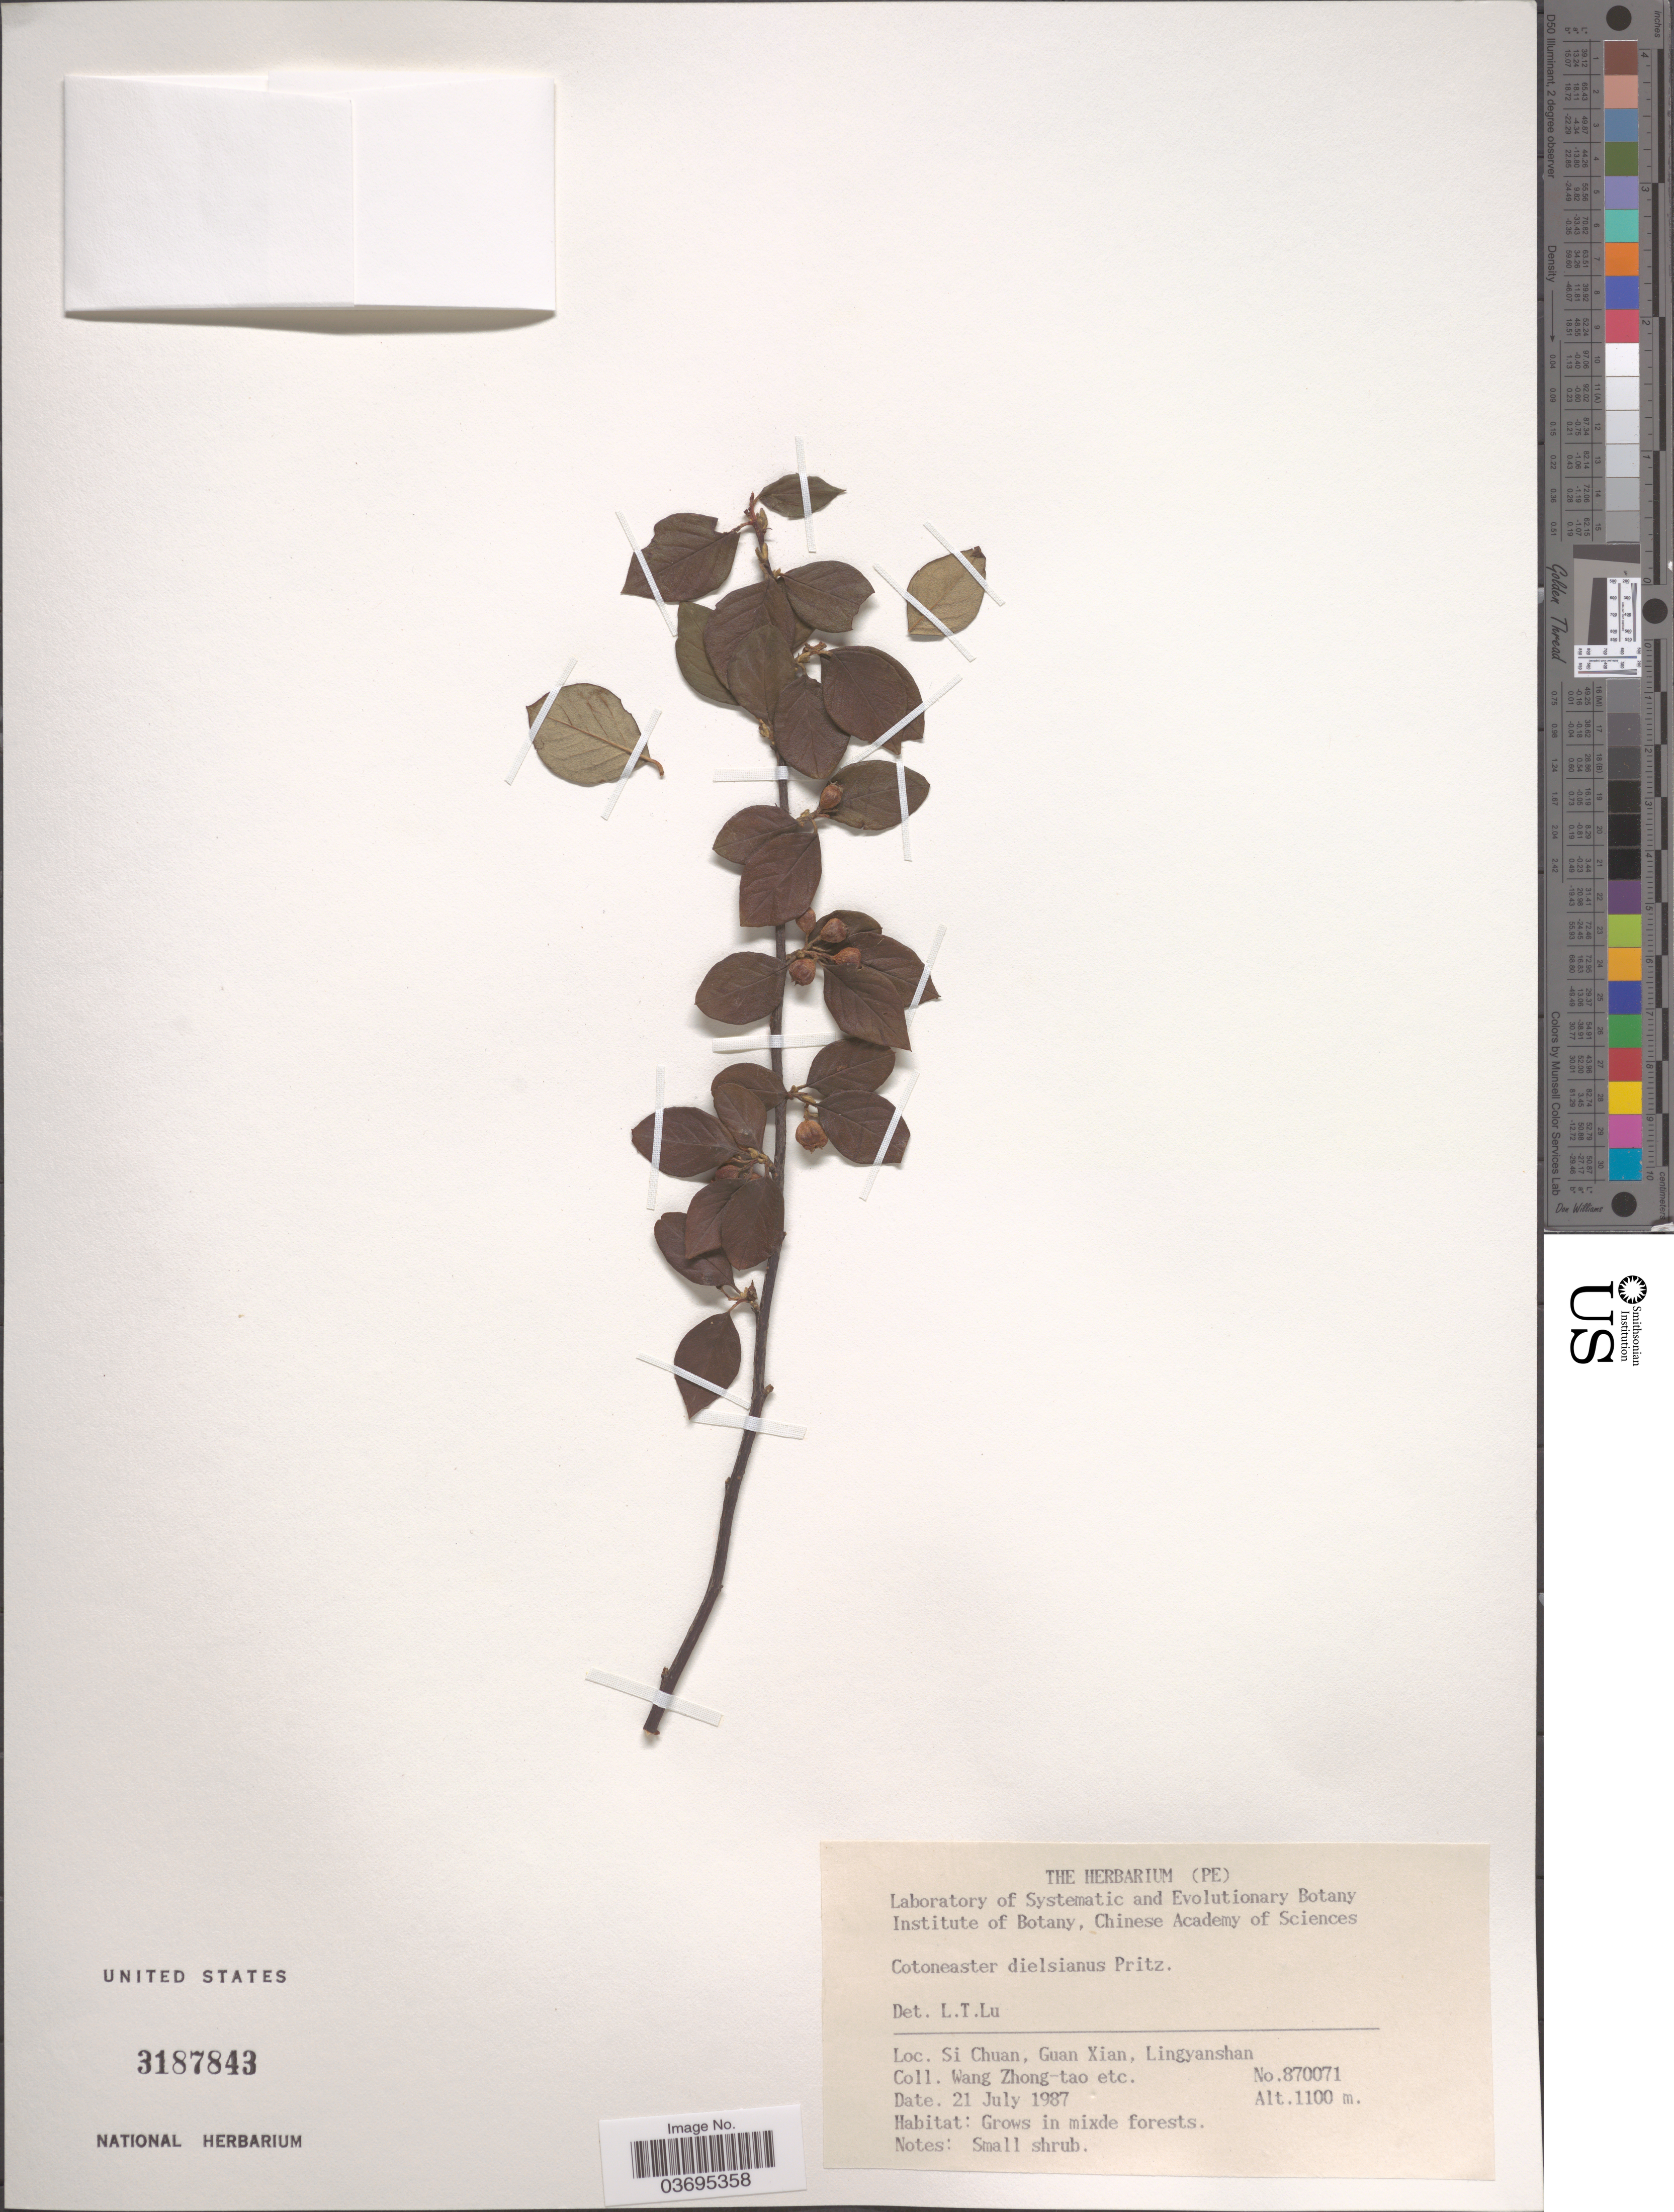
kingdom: Plantae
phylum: Tracheophyta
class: Magnoliopsida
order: Rosales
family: Rosaceae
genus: Cotoneaster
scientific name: Cotoneaster dielsianus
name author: E. Pritz. ex Diels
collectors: W. Zhong-Tao & et al.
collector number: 870071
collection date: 1987-07-21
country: China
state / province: Sichuan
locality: Si Chuan, Guan Xian, Lingyanshan.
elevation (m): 1100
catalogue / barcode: US 3187843